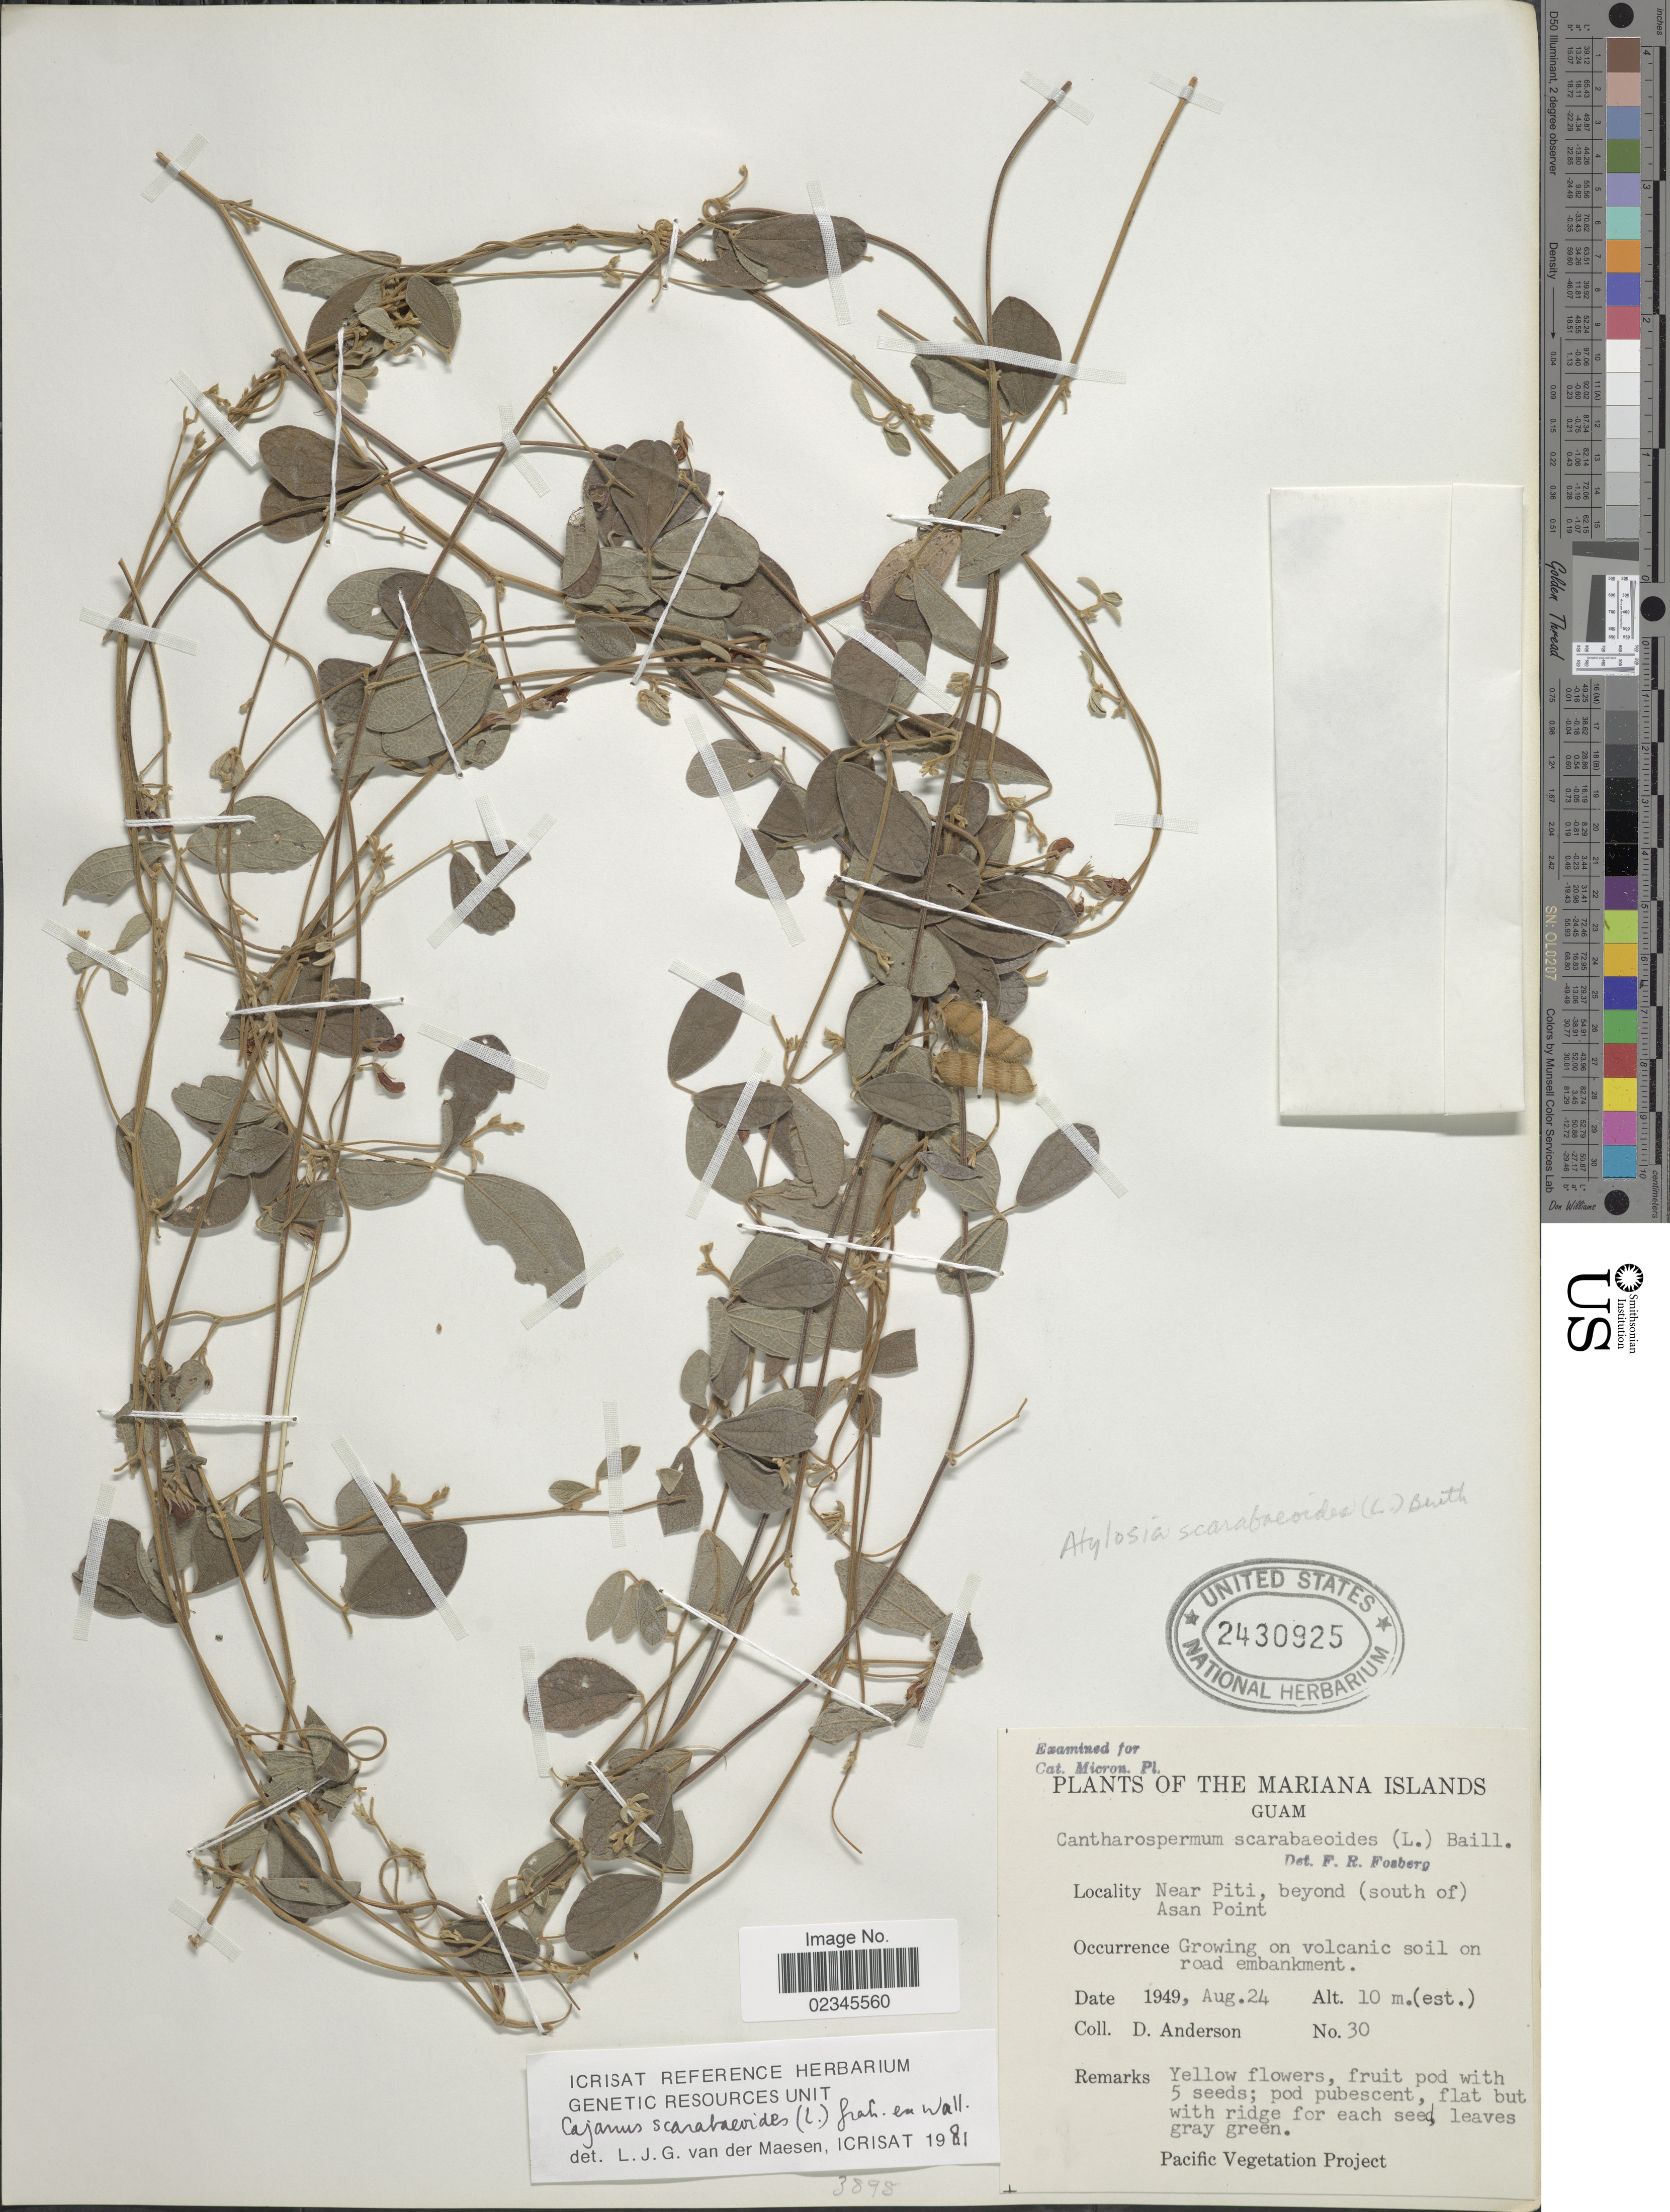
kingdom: Plantae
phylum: Tracheophyta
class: Magnoliopsida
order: Fabales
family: Fabaceae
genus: Cajanus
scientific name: Cajanus scarabaeoides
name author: (L.) Thou. ex Graham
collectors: D. Anderson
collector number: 30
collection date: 1949-08-24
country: Guam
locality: Mariana Islands. Near Piti, beyond (south of Asan Point)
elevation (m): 10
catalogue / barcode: US 2430925